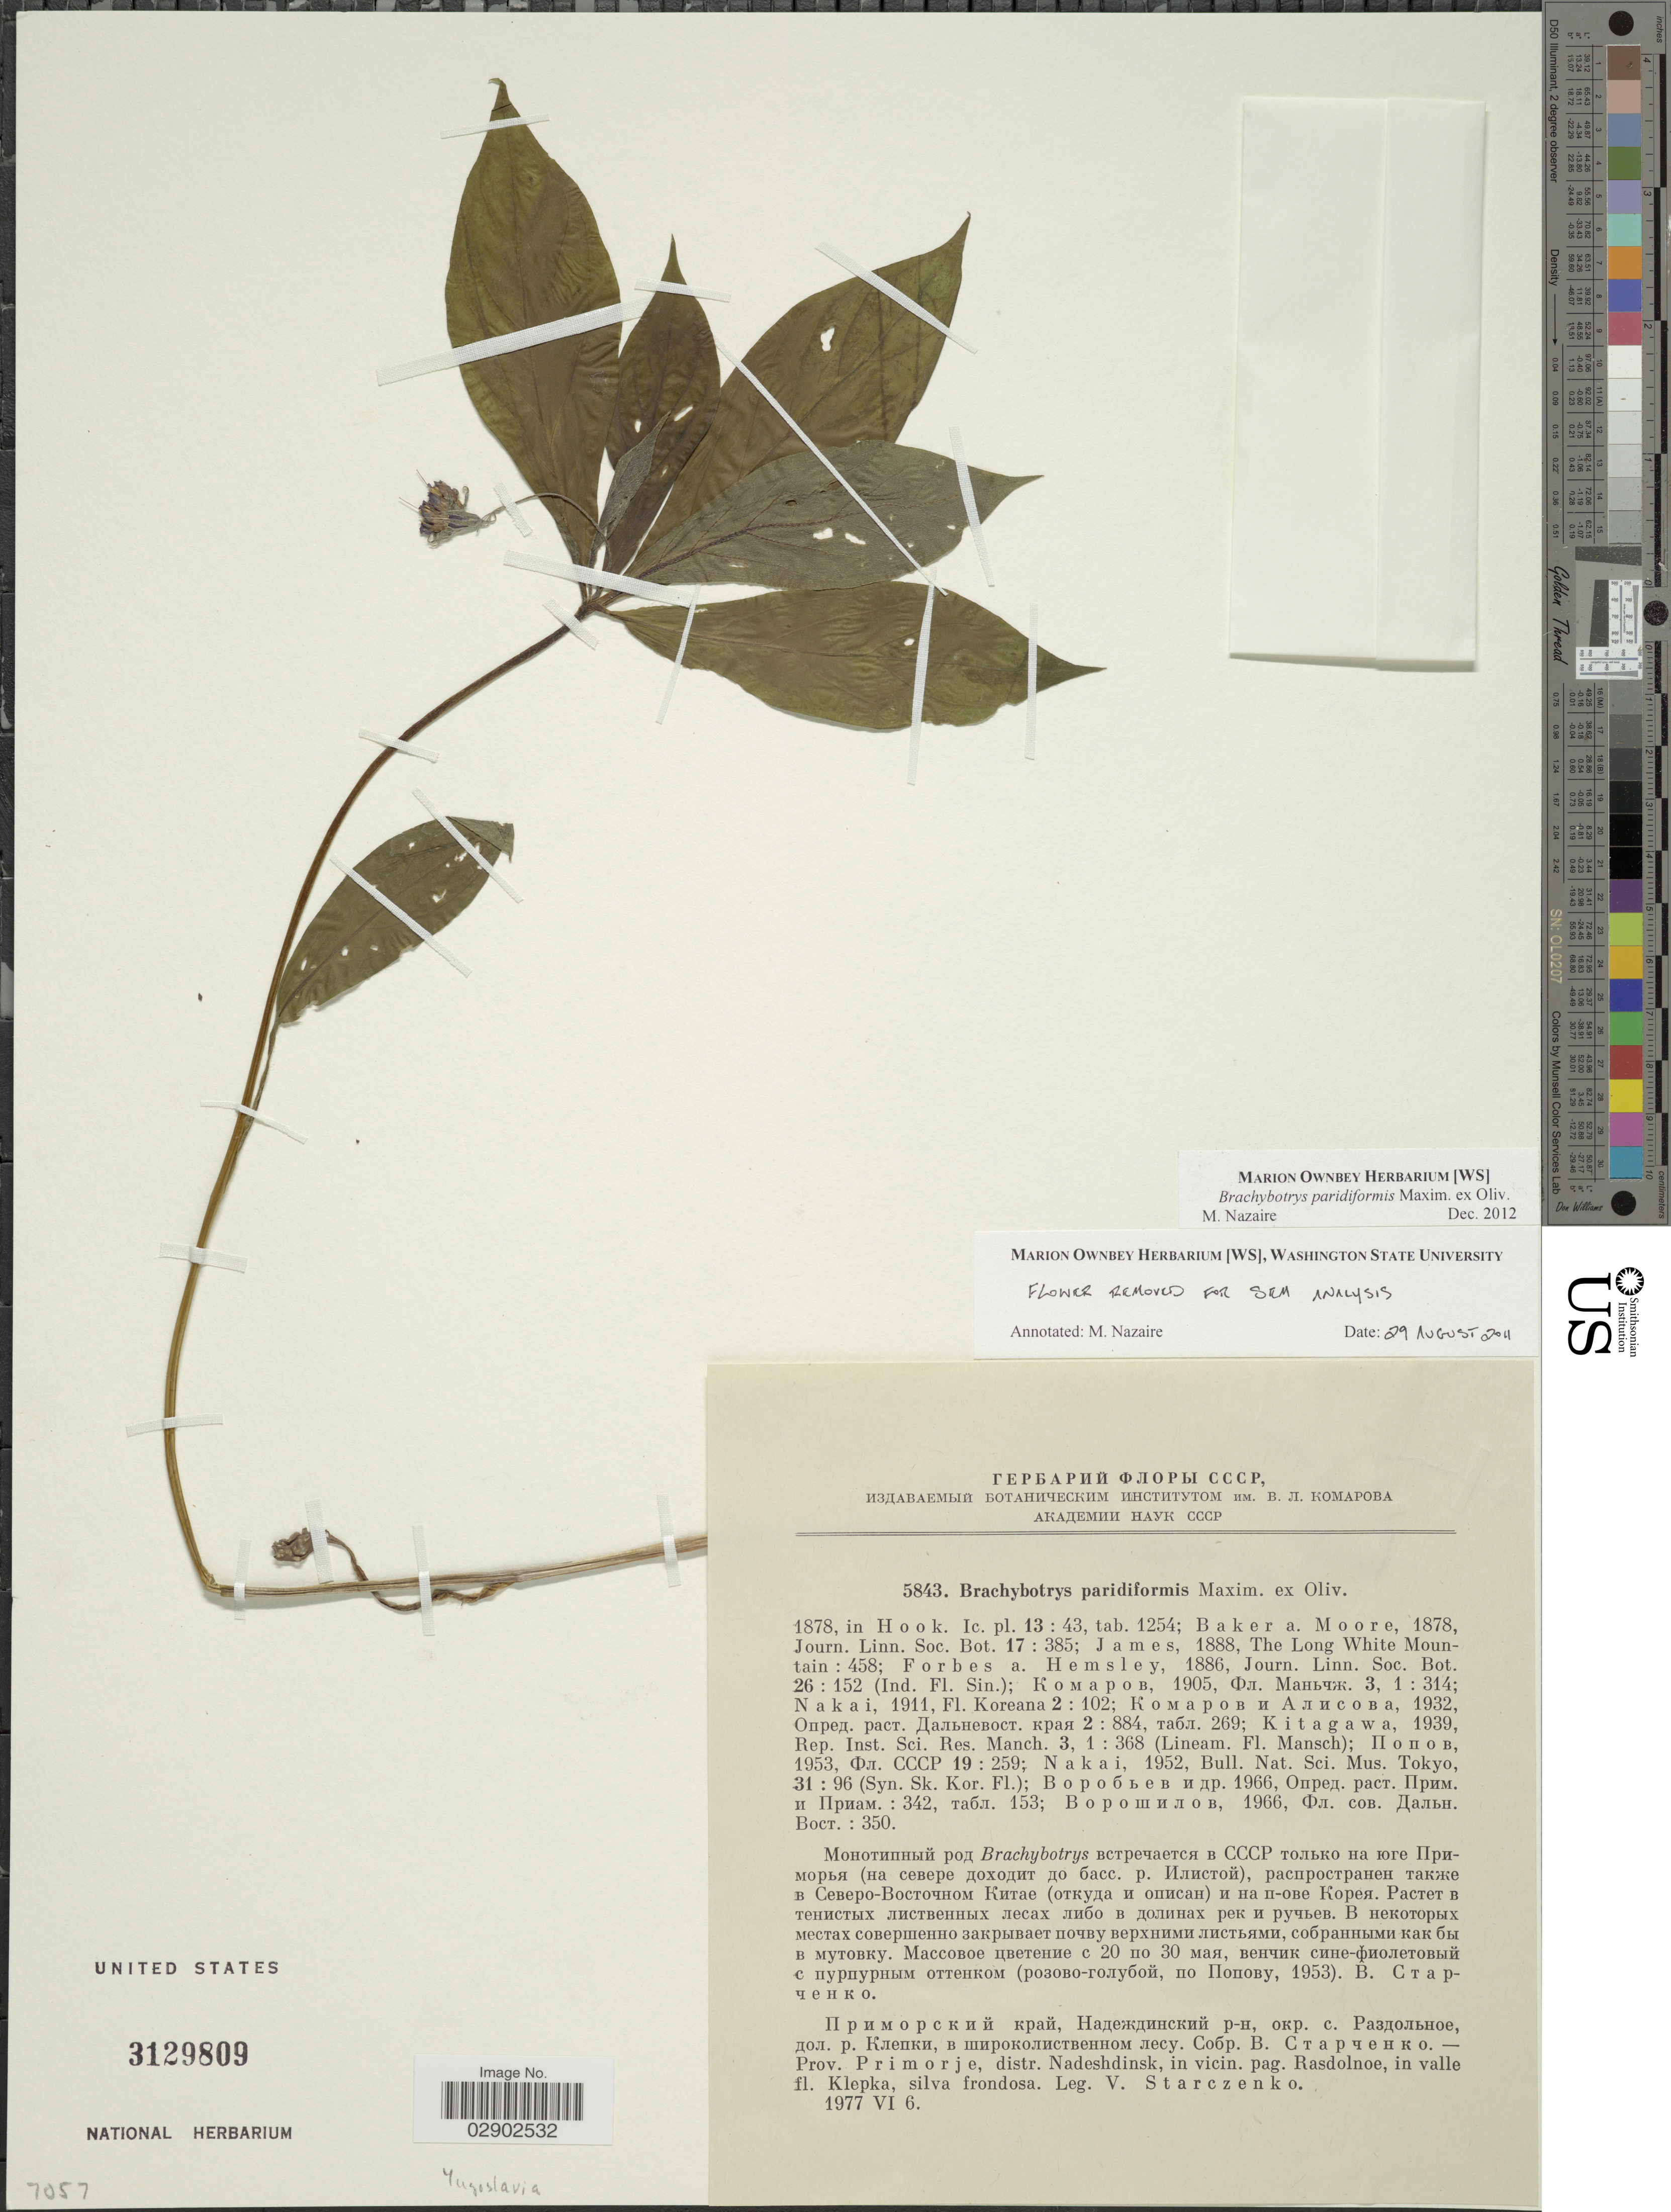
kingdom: Plantae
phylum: Tracheophyta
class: Magnoliopsida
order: Boraginales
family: Boraginaceae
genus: Brachybotrys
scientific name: Brachybotrys paridiformis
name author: Maxim. ex Oliv.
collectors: V. Starchenko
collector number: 5843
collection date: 1977-06-06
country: Russian Federation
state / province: Primorsky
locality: Prov. Primorje, distr. Nadeshdinsk, in vicin. pag. Rasdolnoe, in valle fl. Klepka.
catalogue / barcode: US 3129809